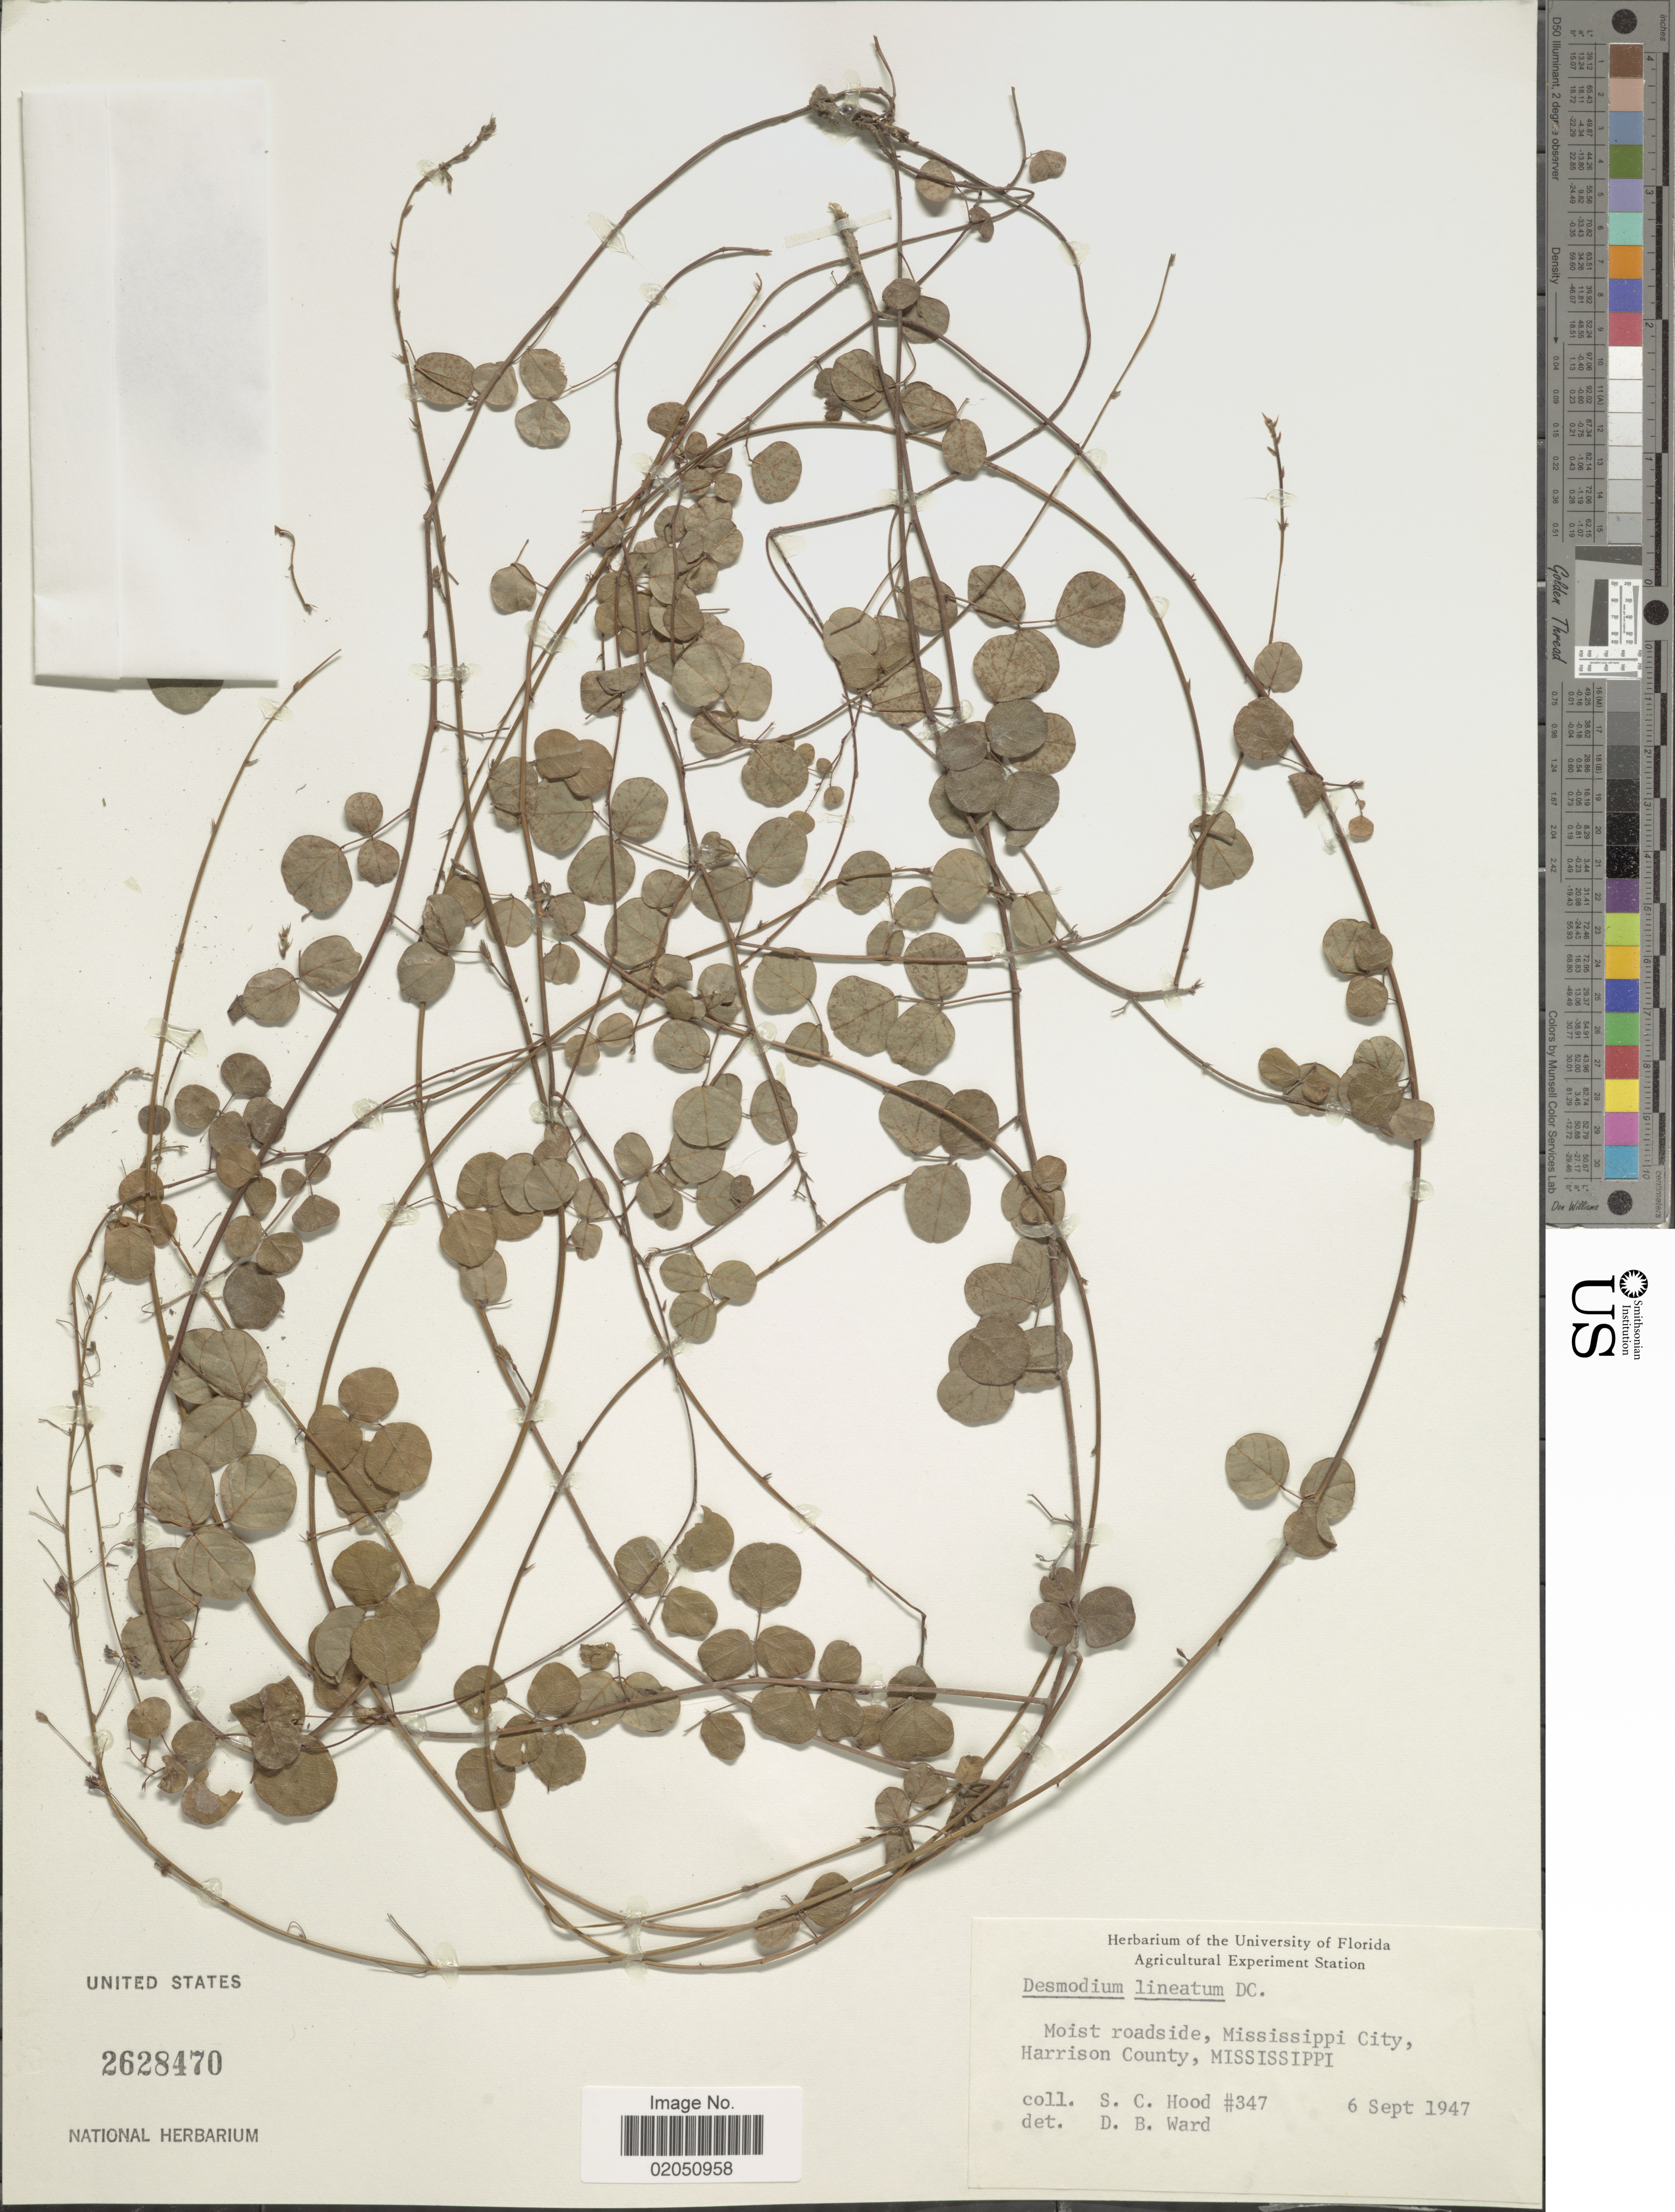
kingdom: Plantae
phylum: Tracheophyta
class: Magnoliopsida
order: Fabales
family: Fabaceae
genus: Desmodium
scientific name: Desmodium lineatum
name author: DC.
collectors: S. Hood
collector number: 347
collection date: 1947-09-06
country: United States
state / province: Mississippi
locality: Moist roadside, Mississippi City, Harrison County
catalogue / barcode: US 2628470